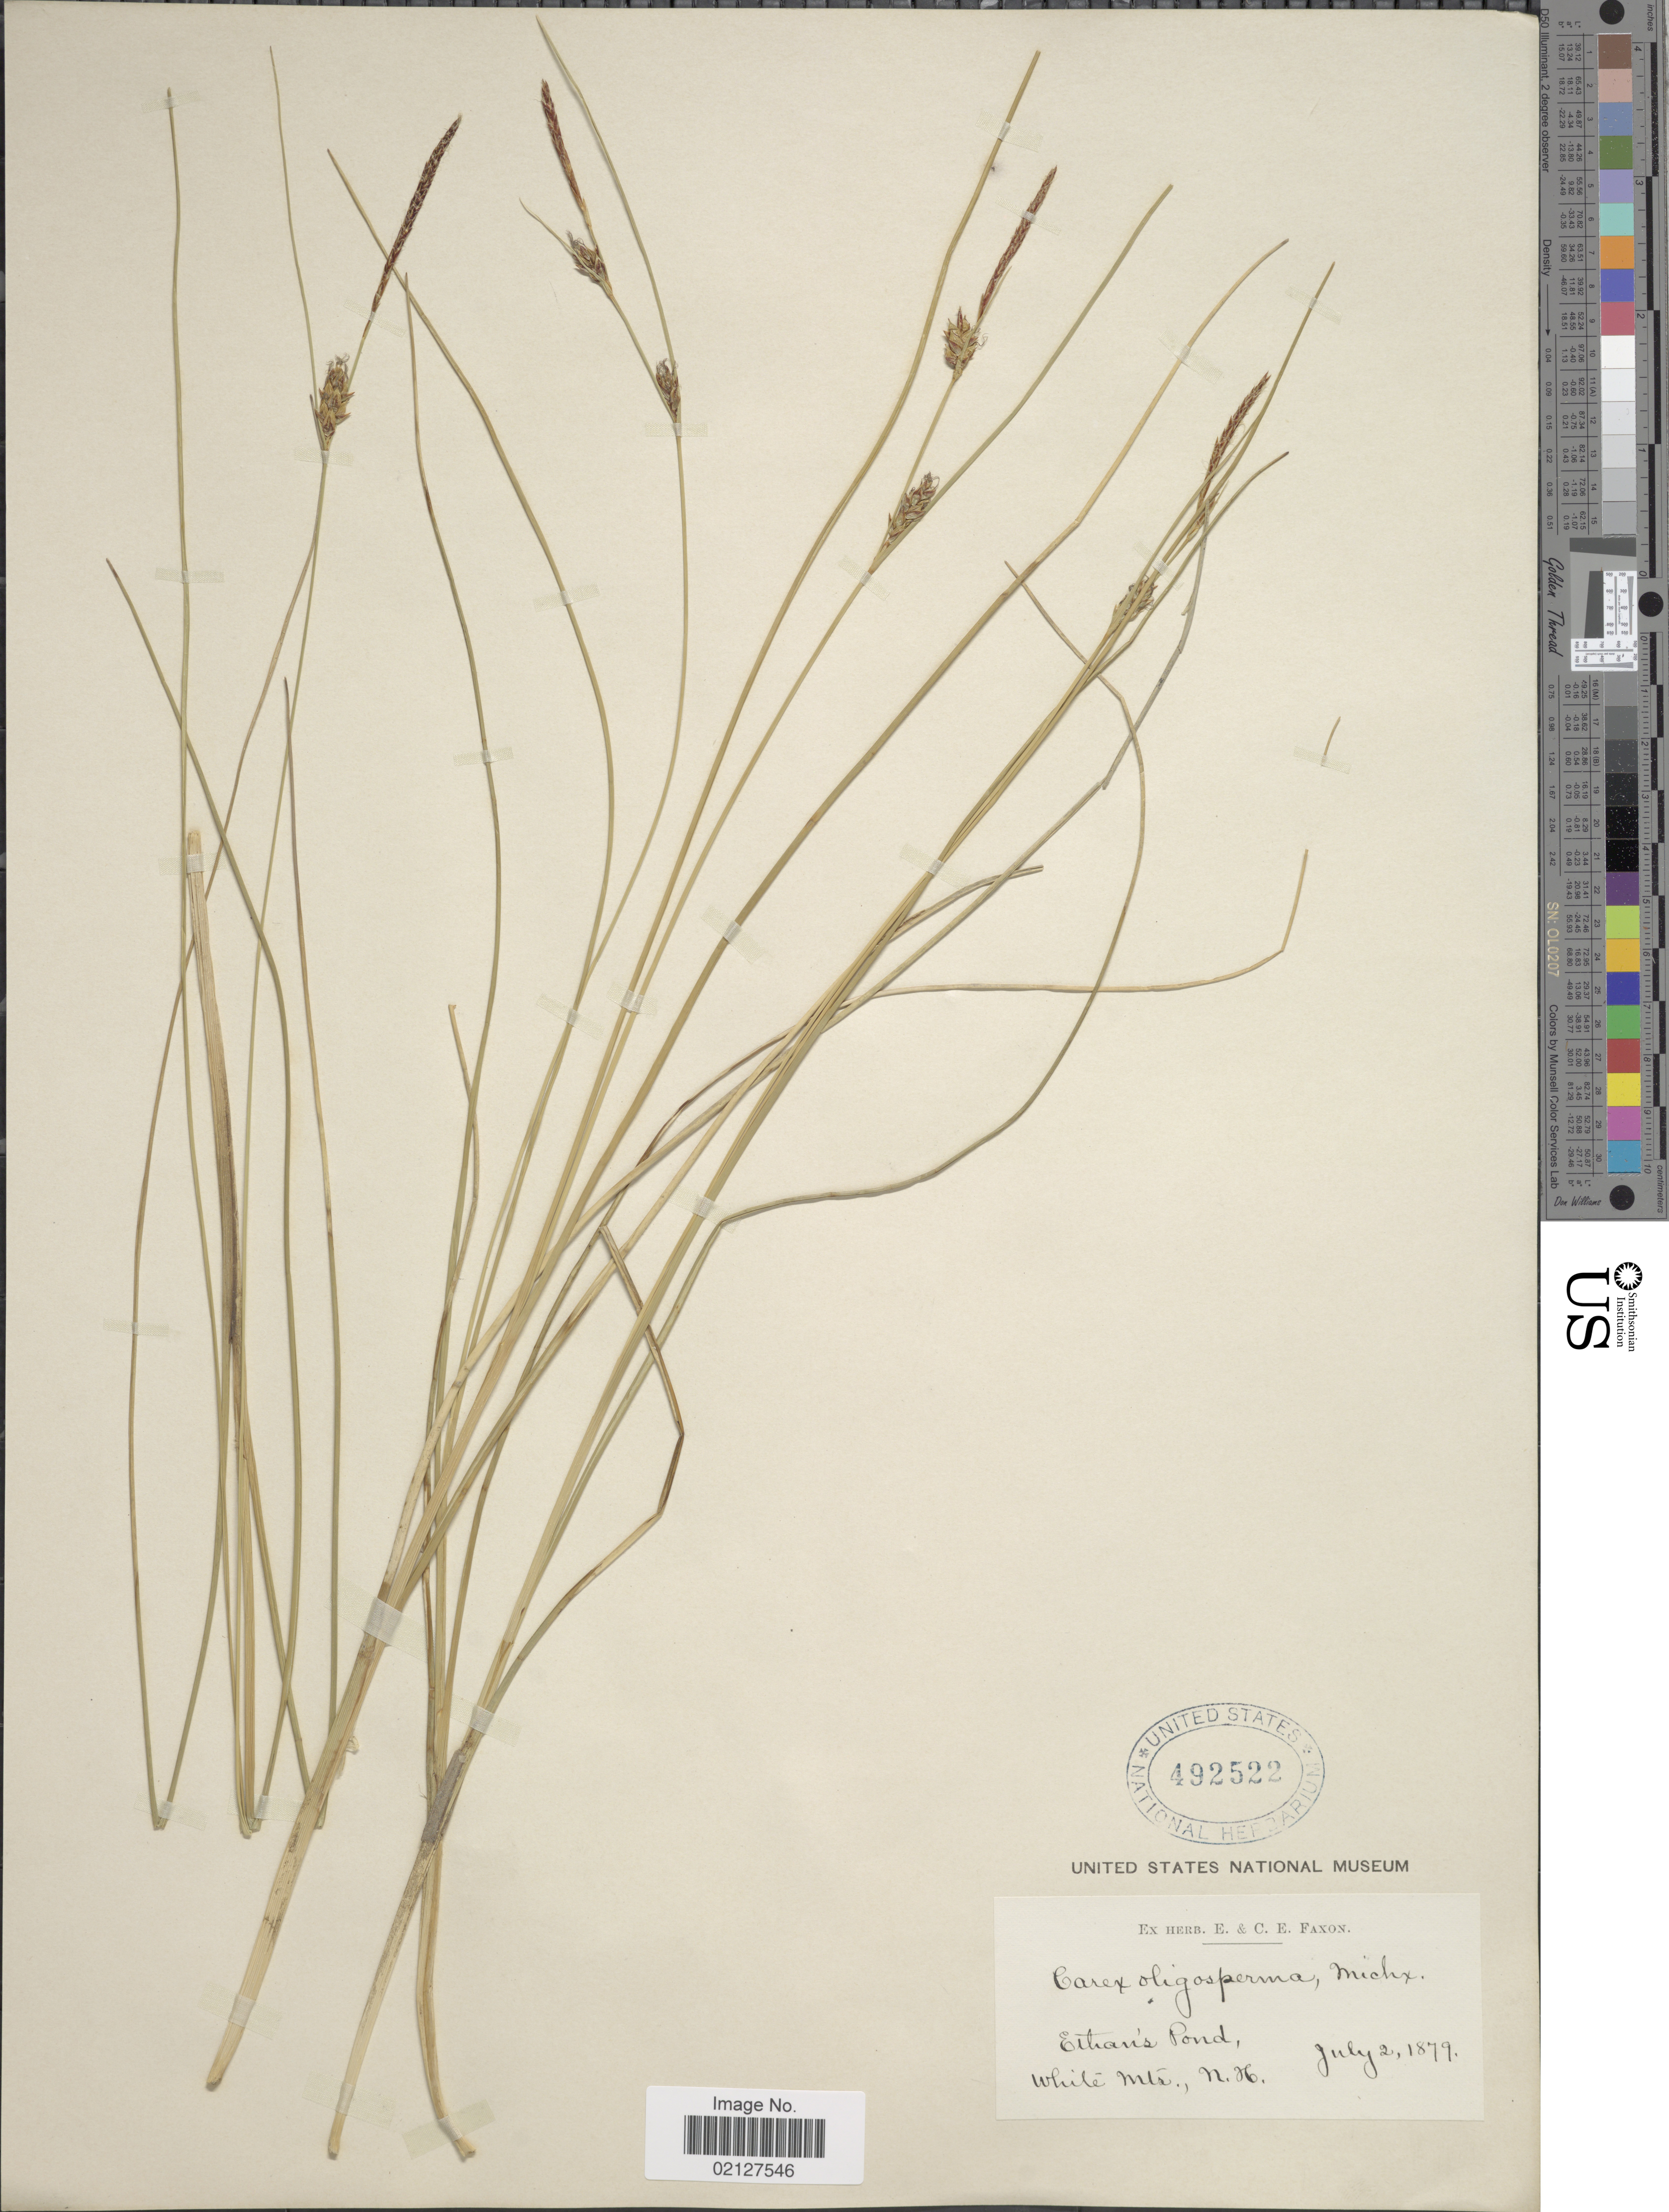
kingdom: Plantae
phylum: Tracheophyta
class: Liliopsida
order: Poales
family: Cyperaceae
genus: Carex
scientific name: Carex oligosperma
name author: Michx.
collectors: ex herb. E. & C.E. Faxon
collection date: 1879-07-02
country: United States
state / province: North Carolina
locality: Ethan's Pond, White Mts.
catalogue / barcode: US 492522